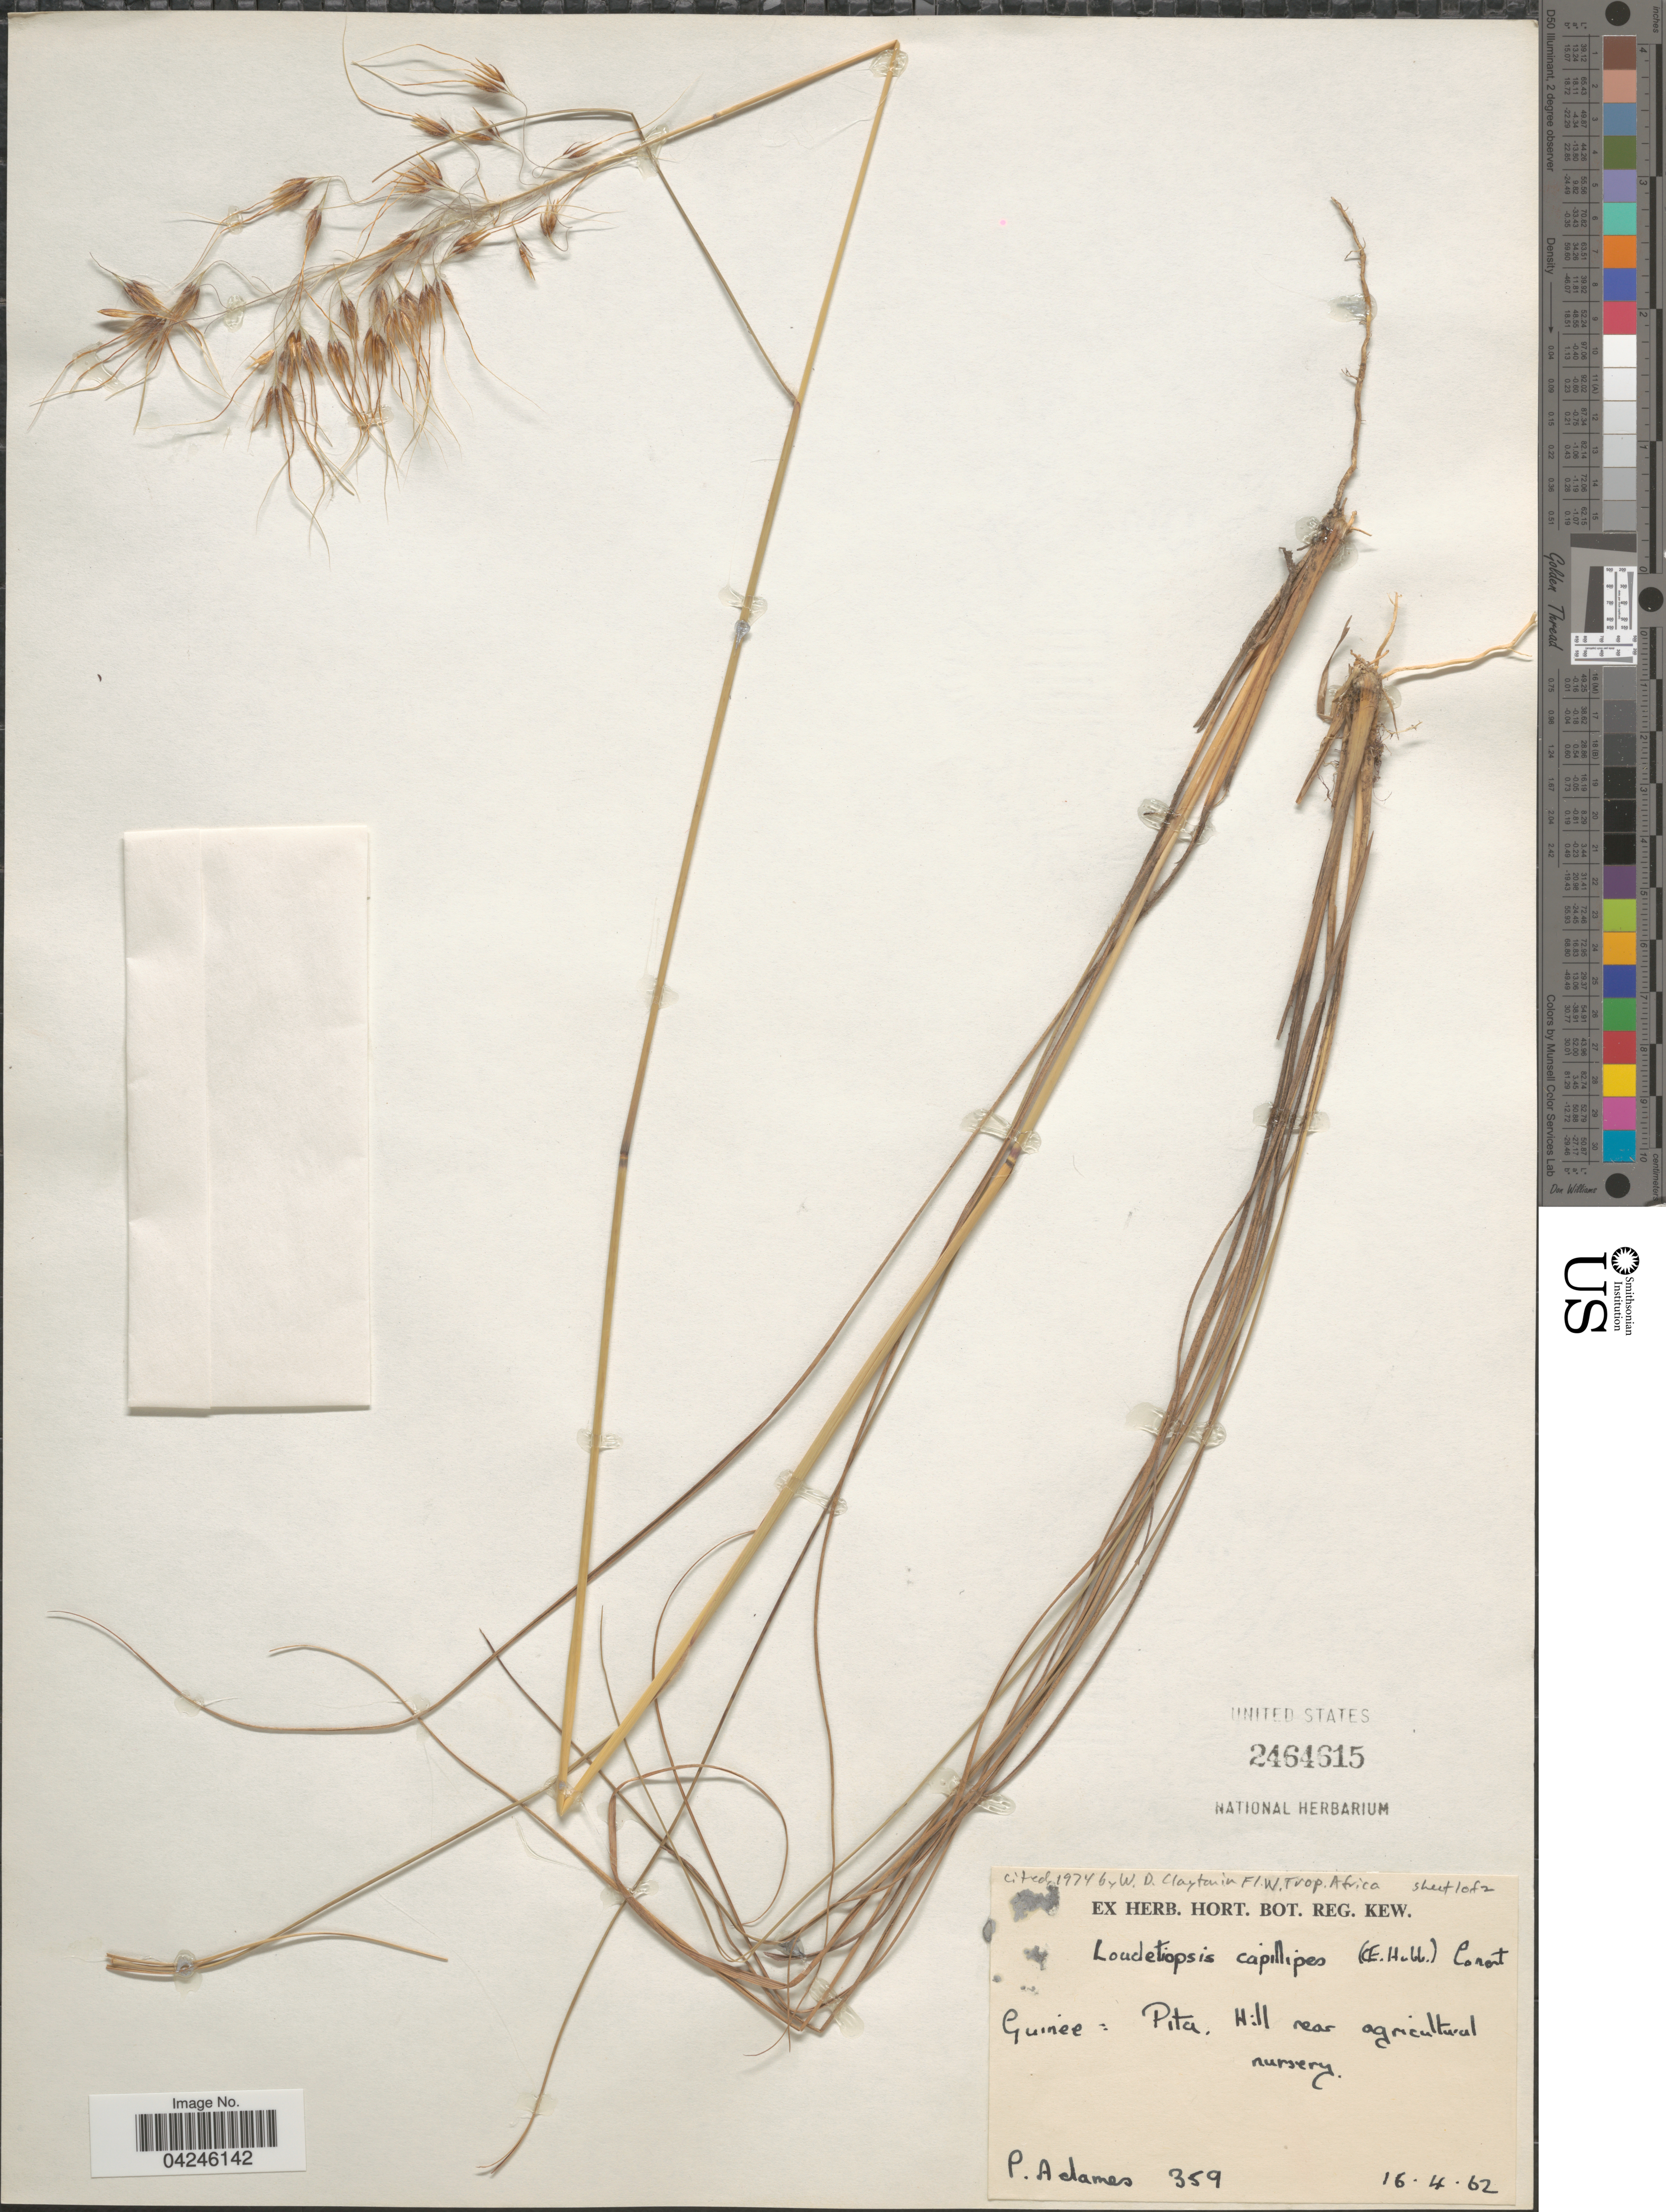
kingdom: Plantae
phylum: Tracheophyta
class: Liliopsida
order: Poales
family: Poaceae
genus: Loudetiopsis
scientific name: Loudetiopsis capillipes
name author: (C. E. Hubb.) Conert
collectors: P. Adames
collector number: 359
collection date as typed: Transcribed d/m/y: 16/4/62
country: Guinea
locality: Guinee: Pita. Hill near agricultural nursery.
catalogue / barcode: US 2464615